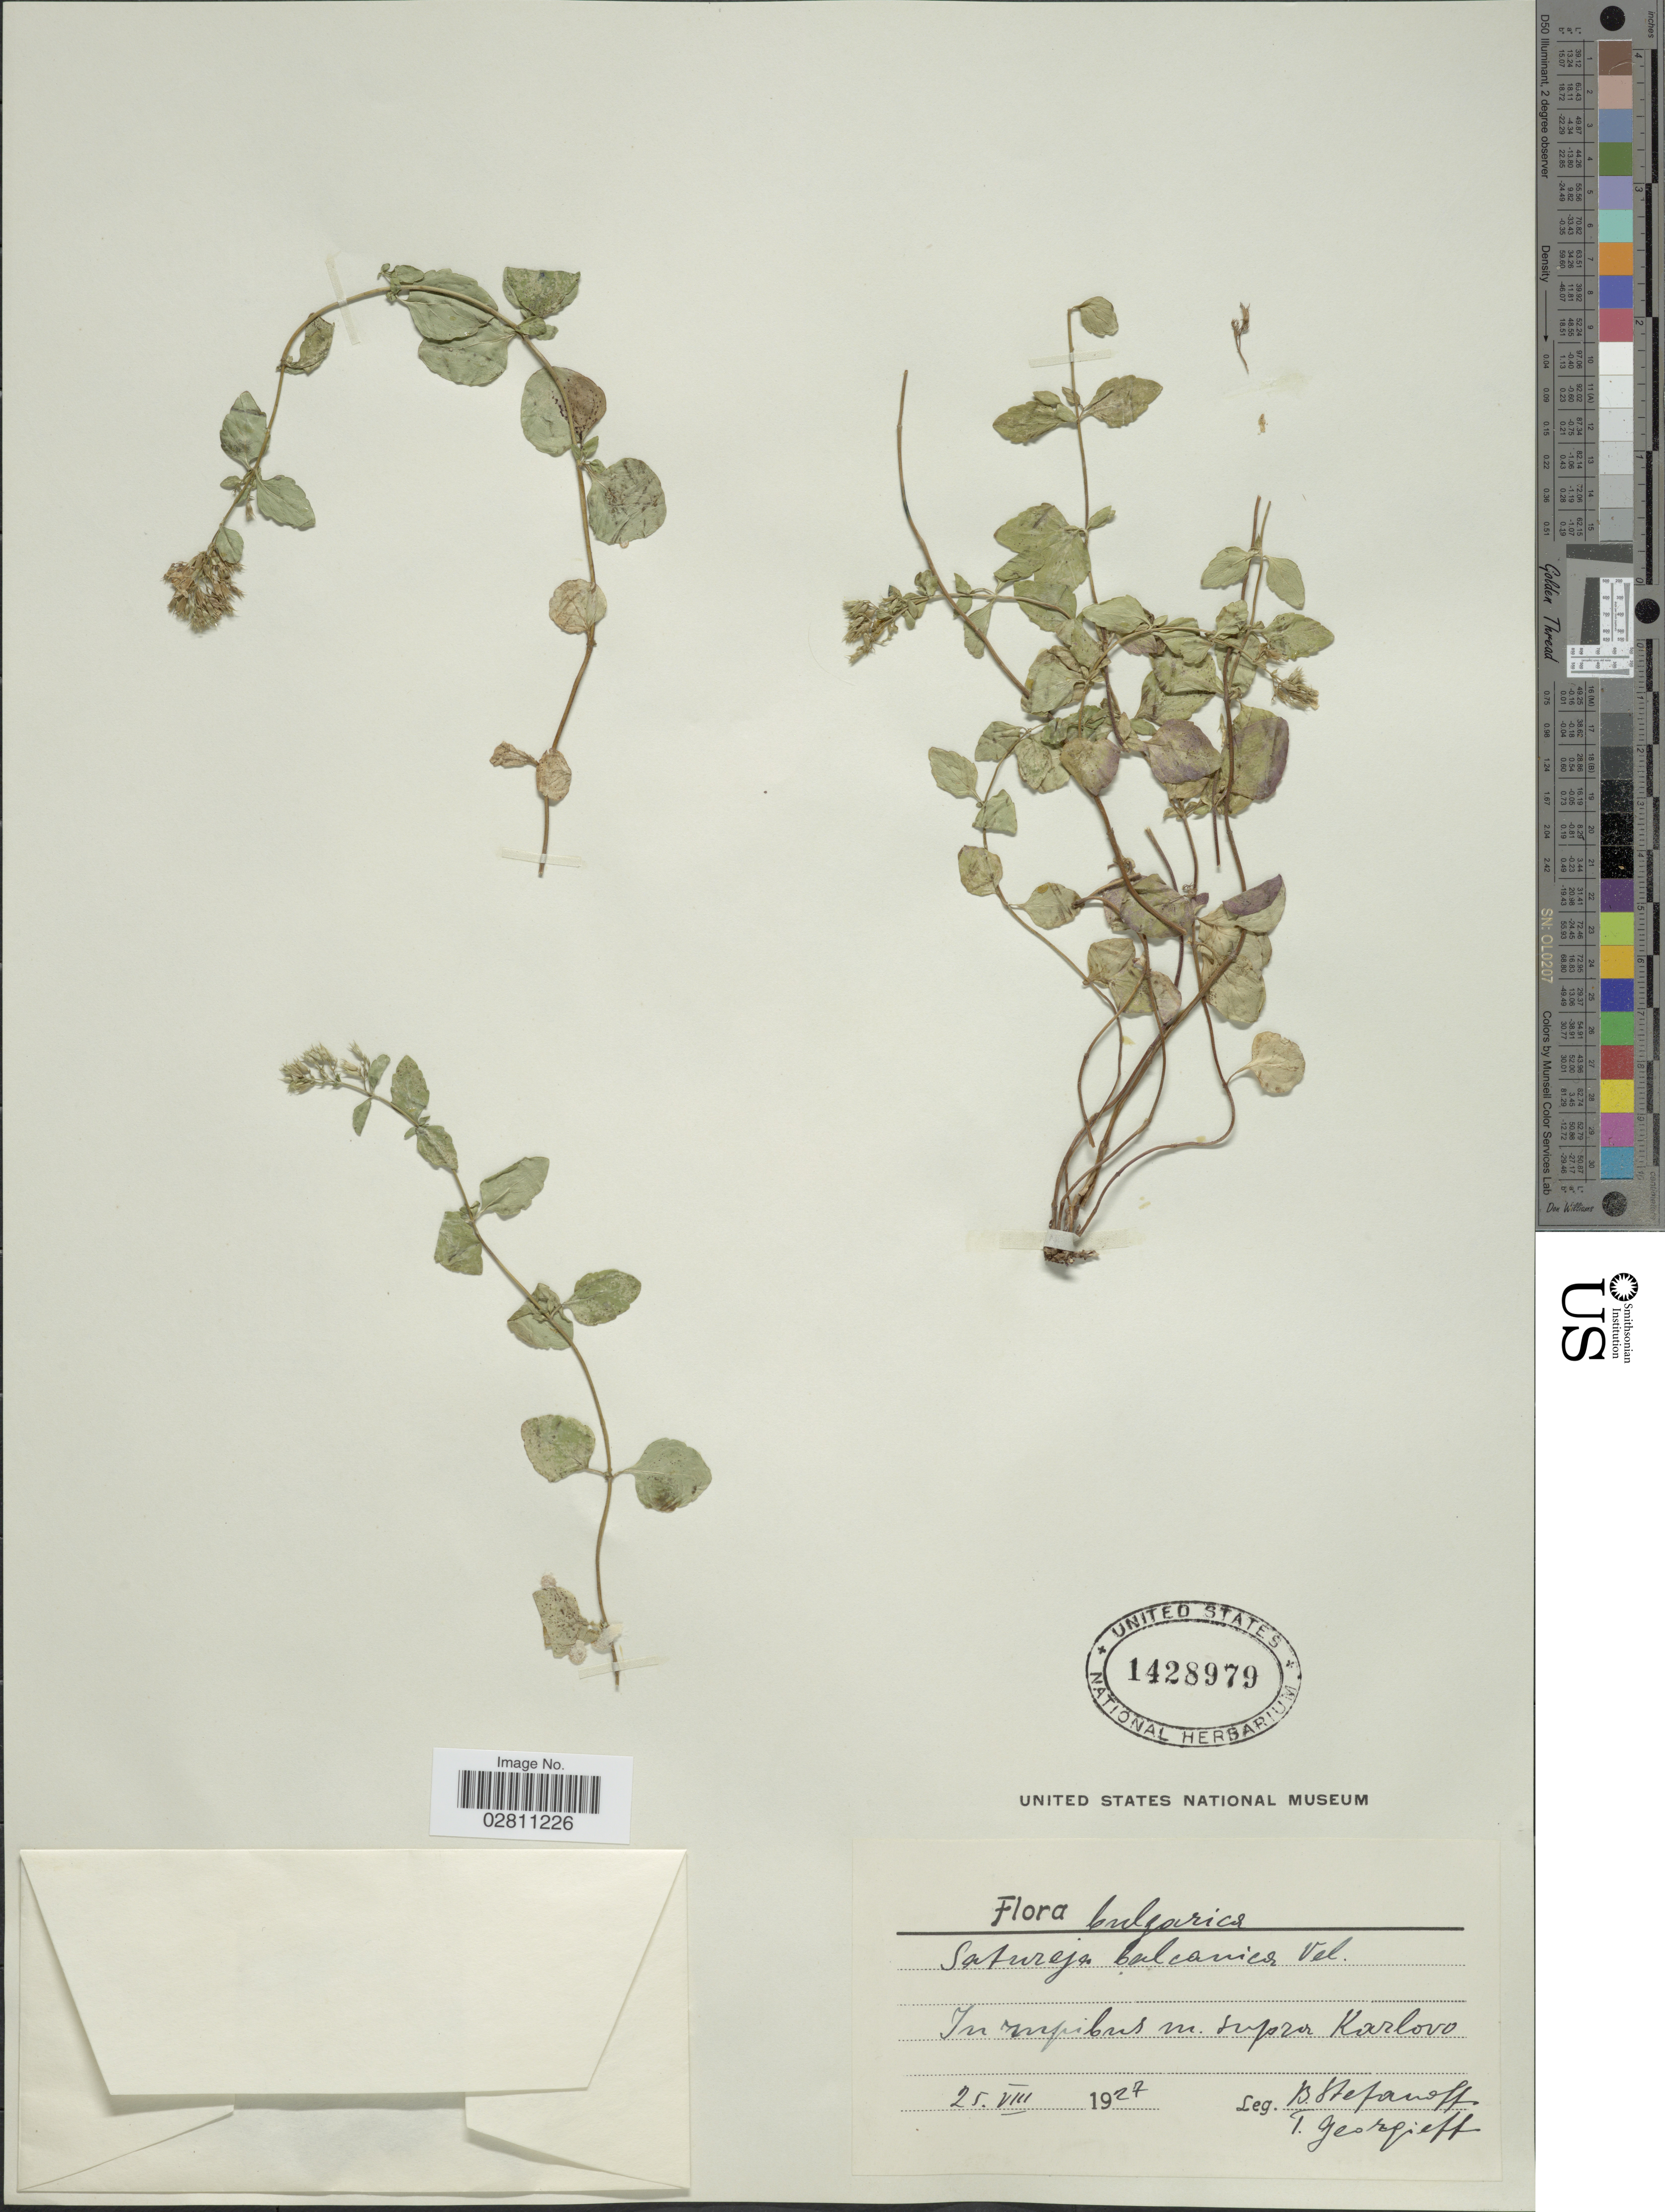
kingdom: Plantae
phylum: Tracheophyta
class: Magnoliopsida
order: Lamiales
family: Lamiaceae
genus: Clinopodium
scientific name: Clinopodium frivaldszkyanum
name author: (Degen) Bräuchler & Heubl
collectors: B. Stefanoff & T. Georgieff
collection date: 1927-08-25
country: Bulgaria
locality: In rupibus in. supra Karlovo.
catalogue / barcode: US 1428979